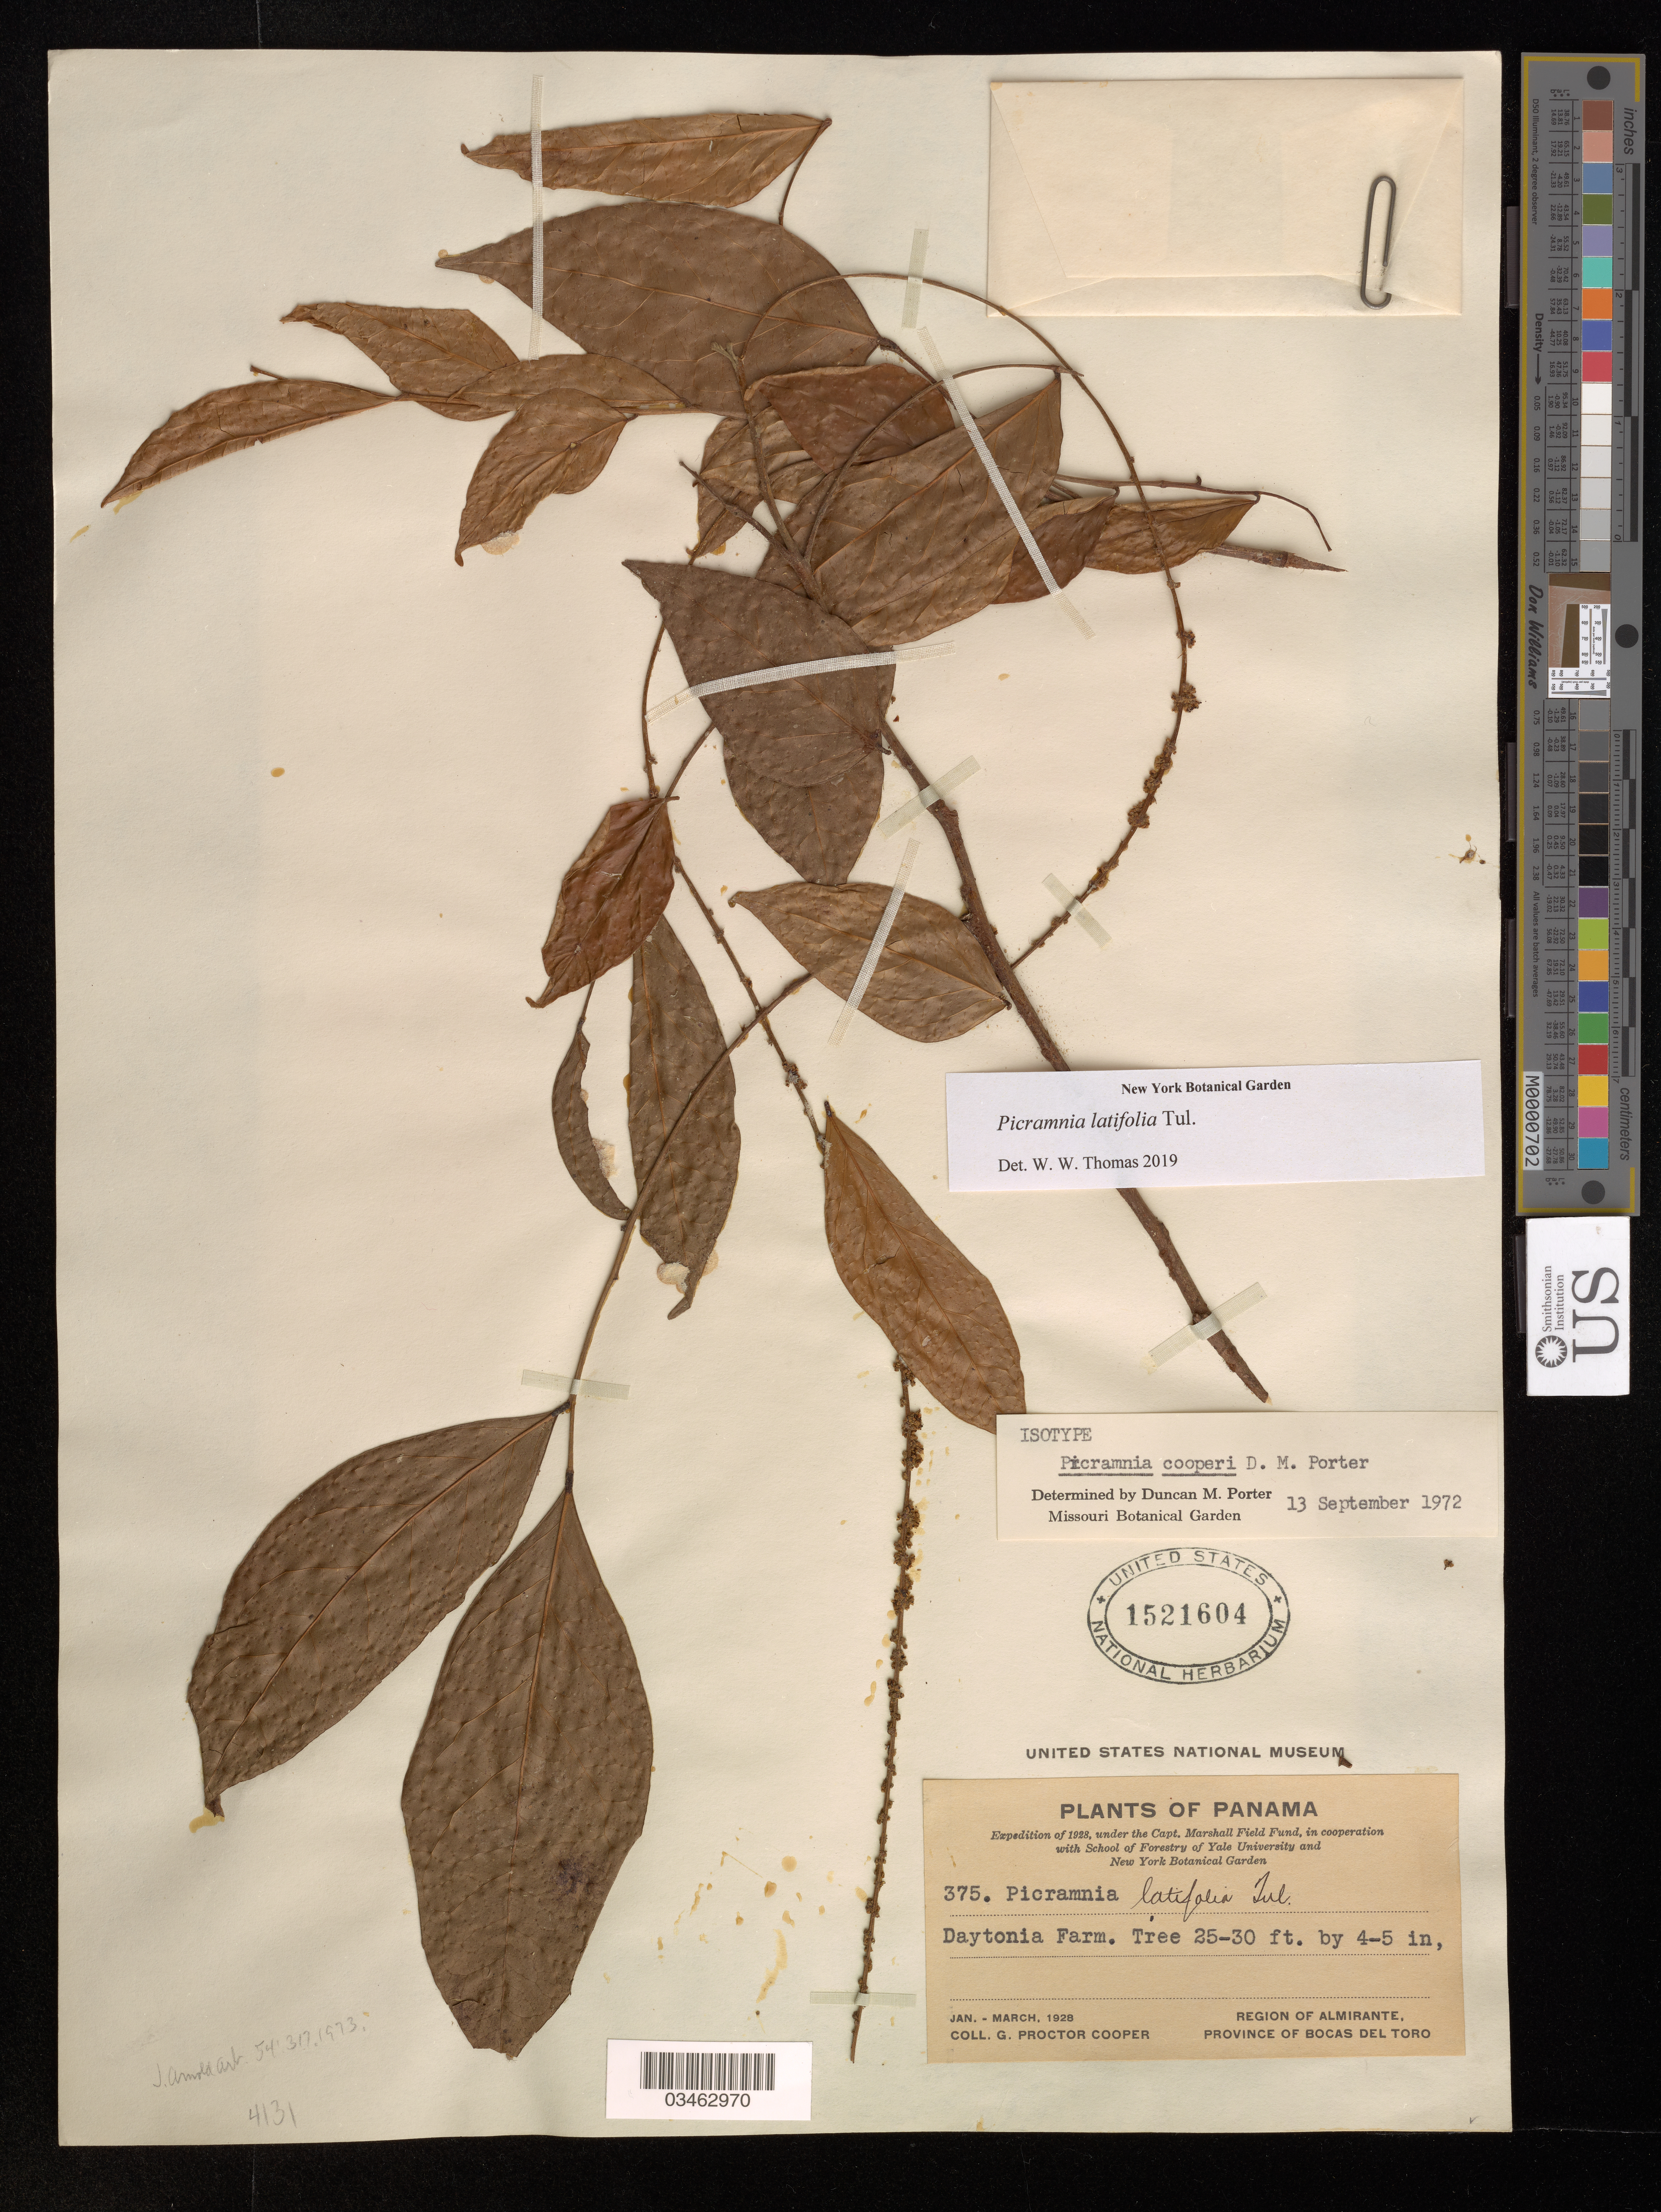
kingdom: Plantae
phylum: Tracheophyta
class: Magnoliopsida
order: Picramniales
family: Picramniaceae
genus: Picramnia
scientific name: Picramnia cooperi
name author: D.M. Porter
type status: Isotype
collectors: G. Cooper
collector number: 375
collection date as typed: Jan 1928 to -- Mar 1928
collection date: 1928-01/1928-03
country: Panama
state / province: Bocas del Toro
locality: Almirante region, Daytonia Farm.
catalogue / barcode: US 1521604